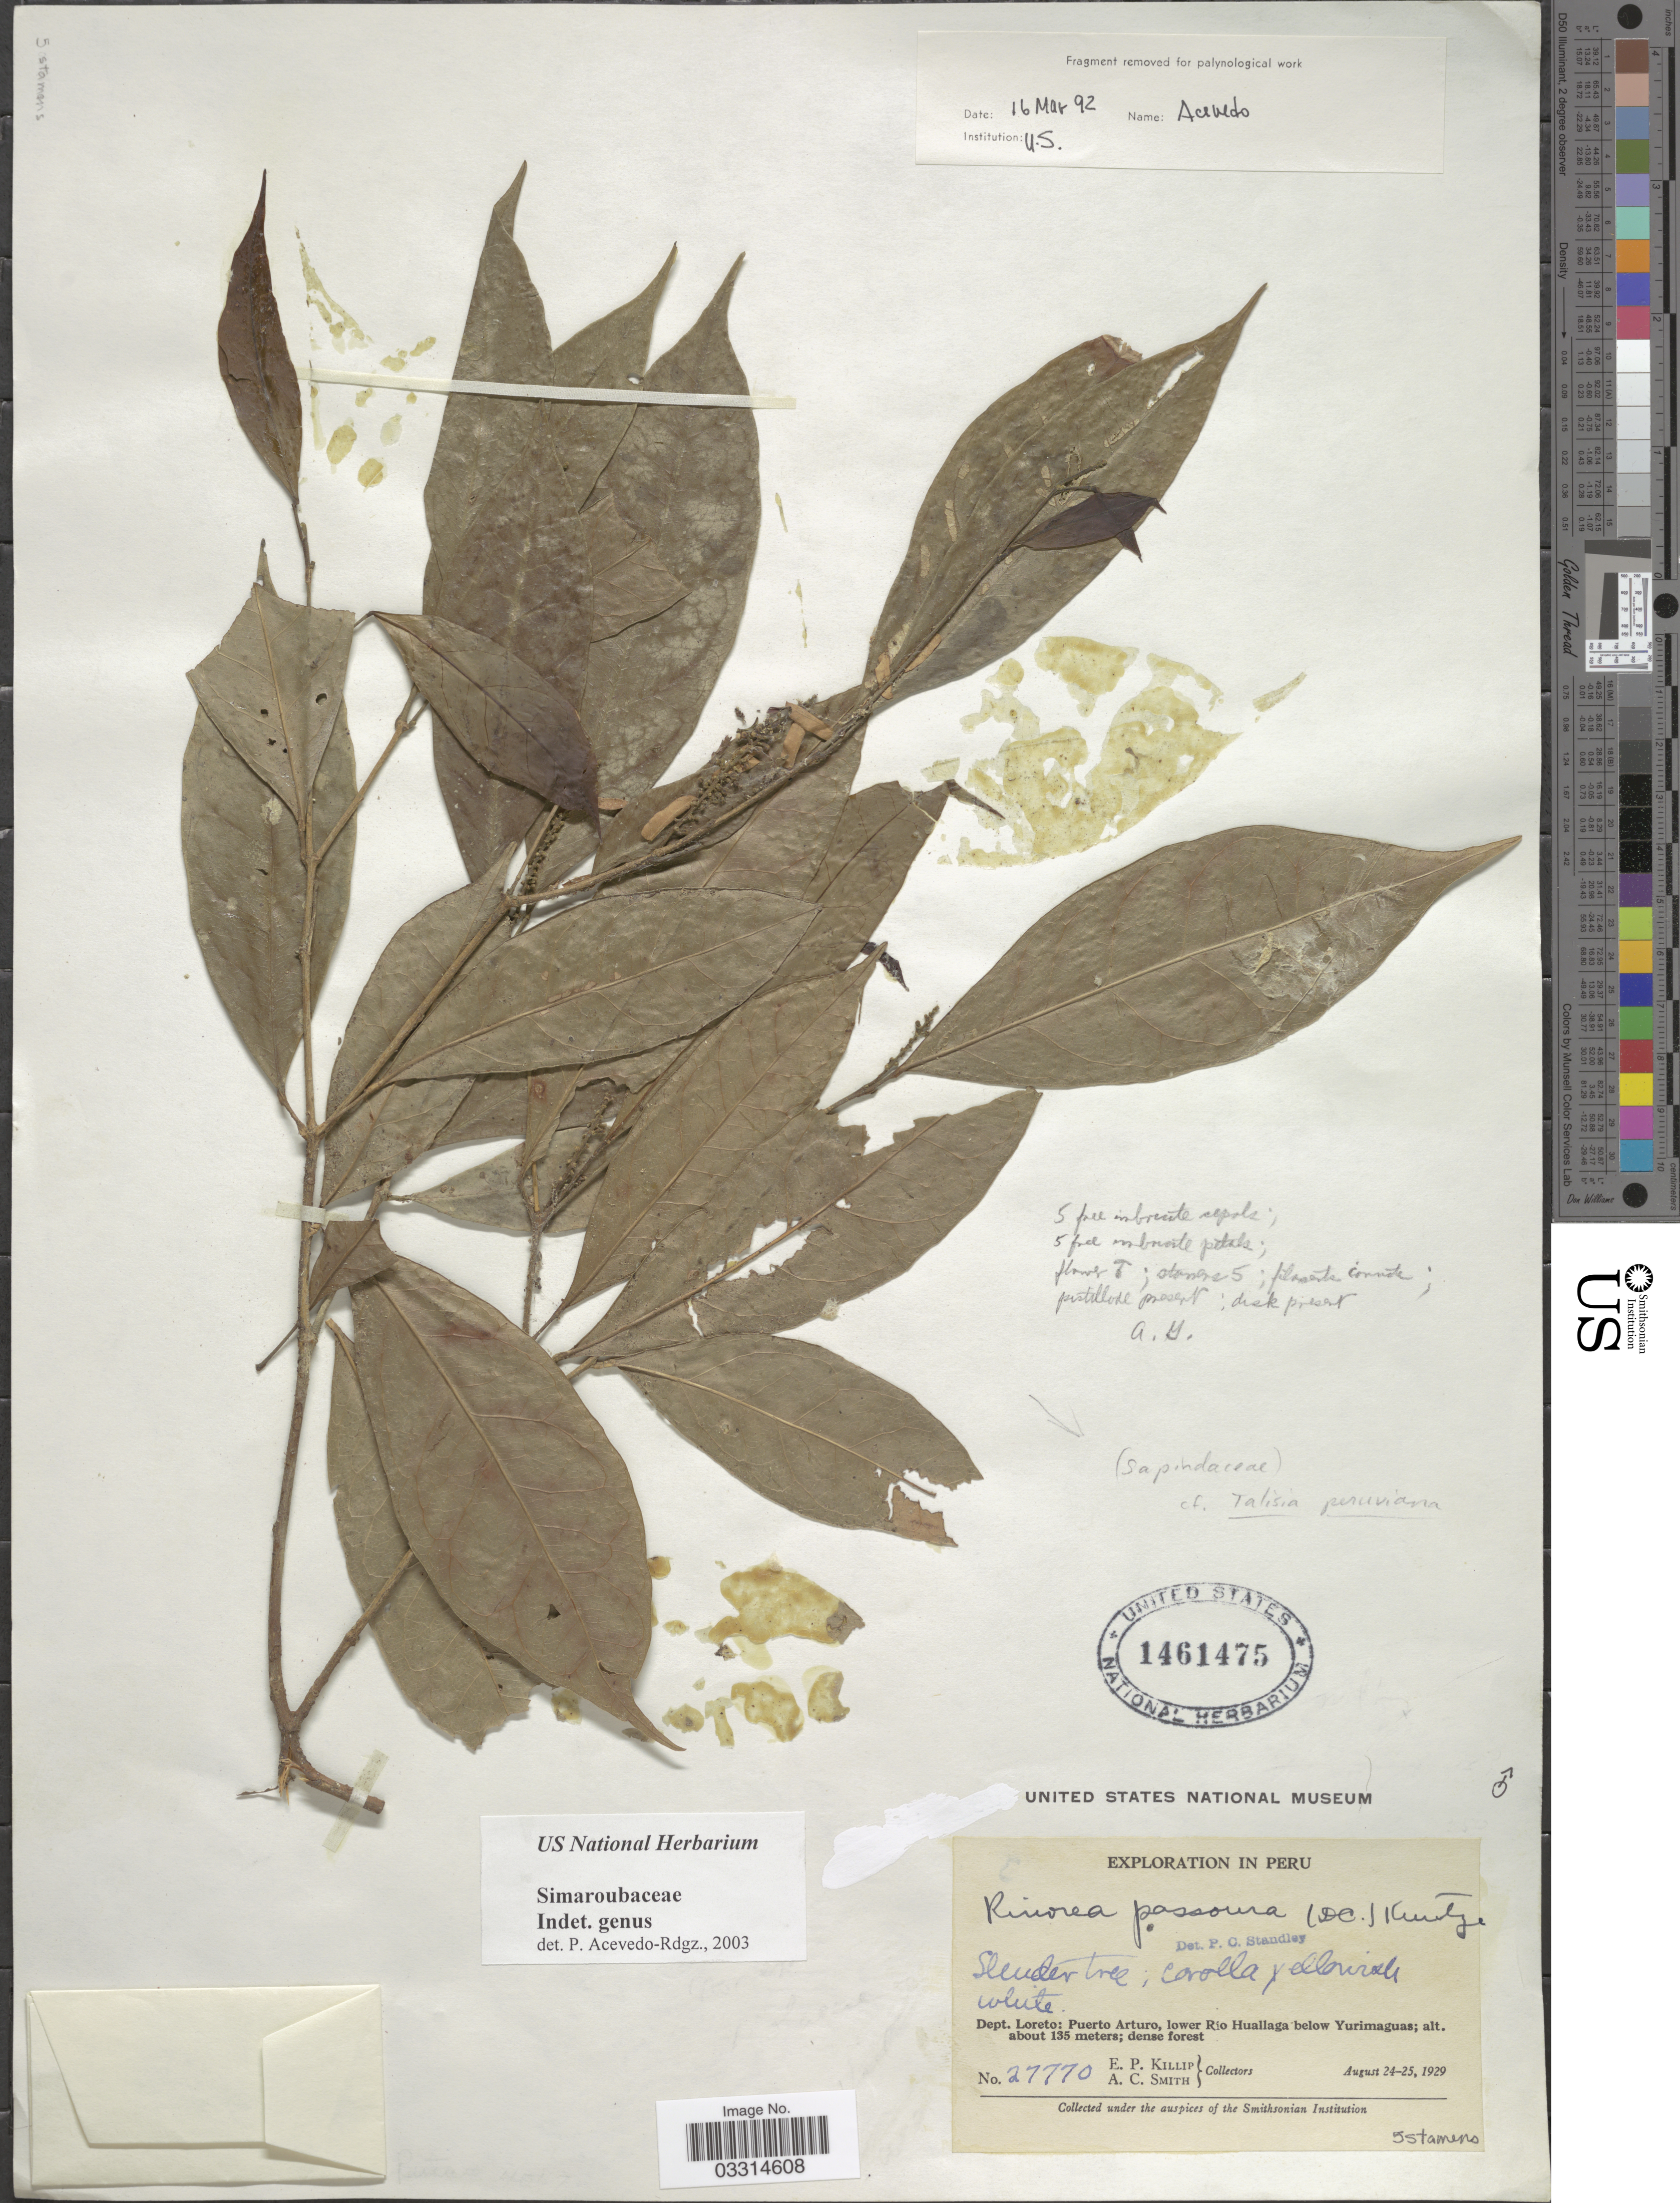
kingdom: Plantae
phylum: Tracheophyta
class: Magnoliopsida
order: Picramniales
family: Picramniaceae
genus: Nothotalisia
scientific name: Nothotalisia peruviana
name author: (Standl.) W.W. Thomas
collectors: E. P. Killip & A. C. Smith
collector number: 27770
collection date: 1929-08-24/1929-08-25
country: Peru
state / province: Loreto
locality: Dept. Loreto: Puerto Arturo, lower Río Huallaga below Yurimaguas.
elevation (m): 135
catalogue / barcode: US 1461475